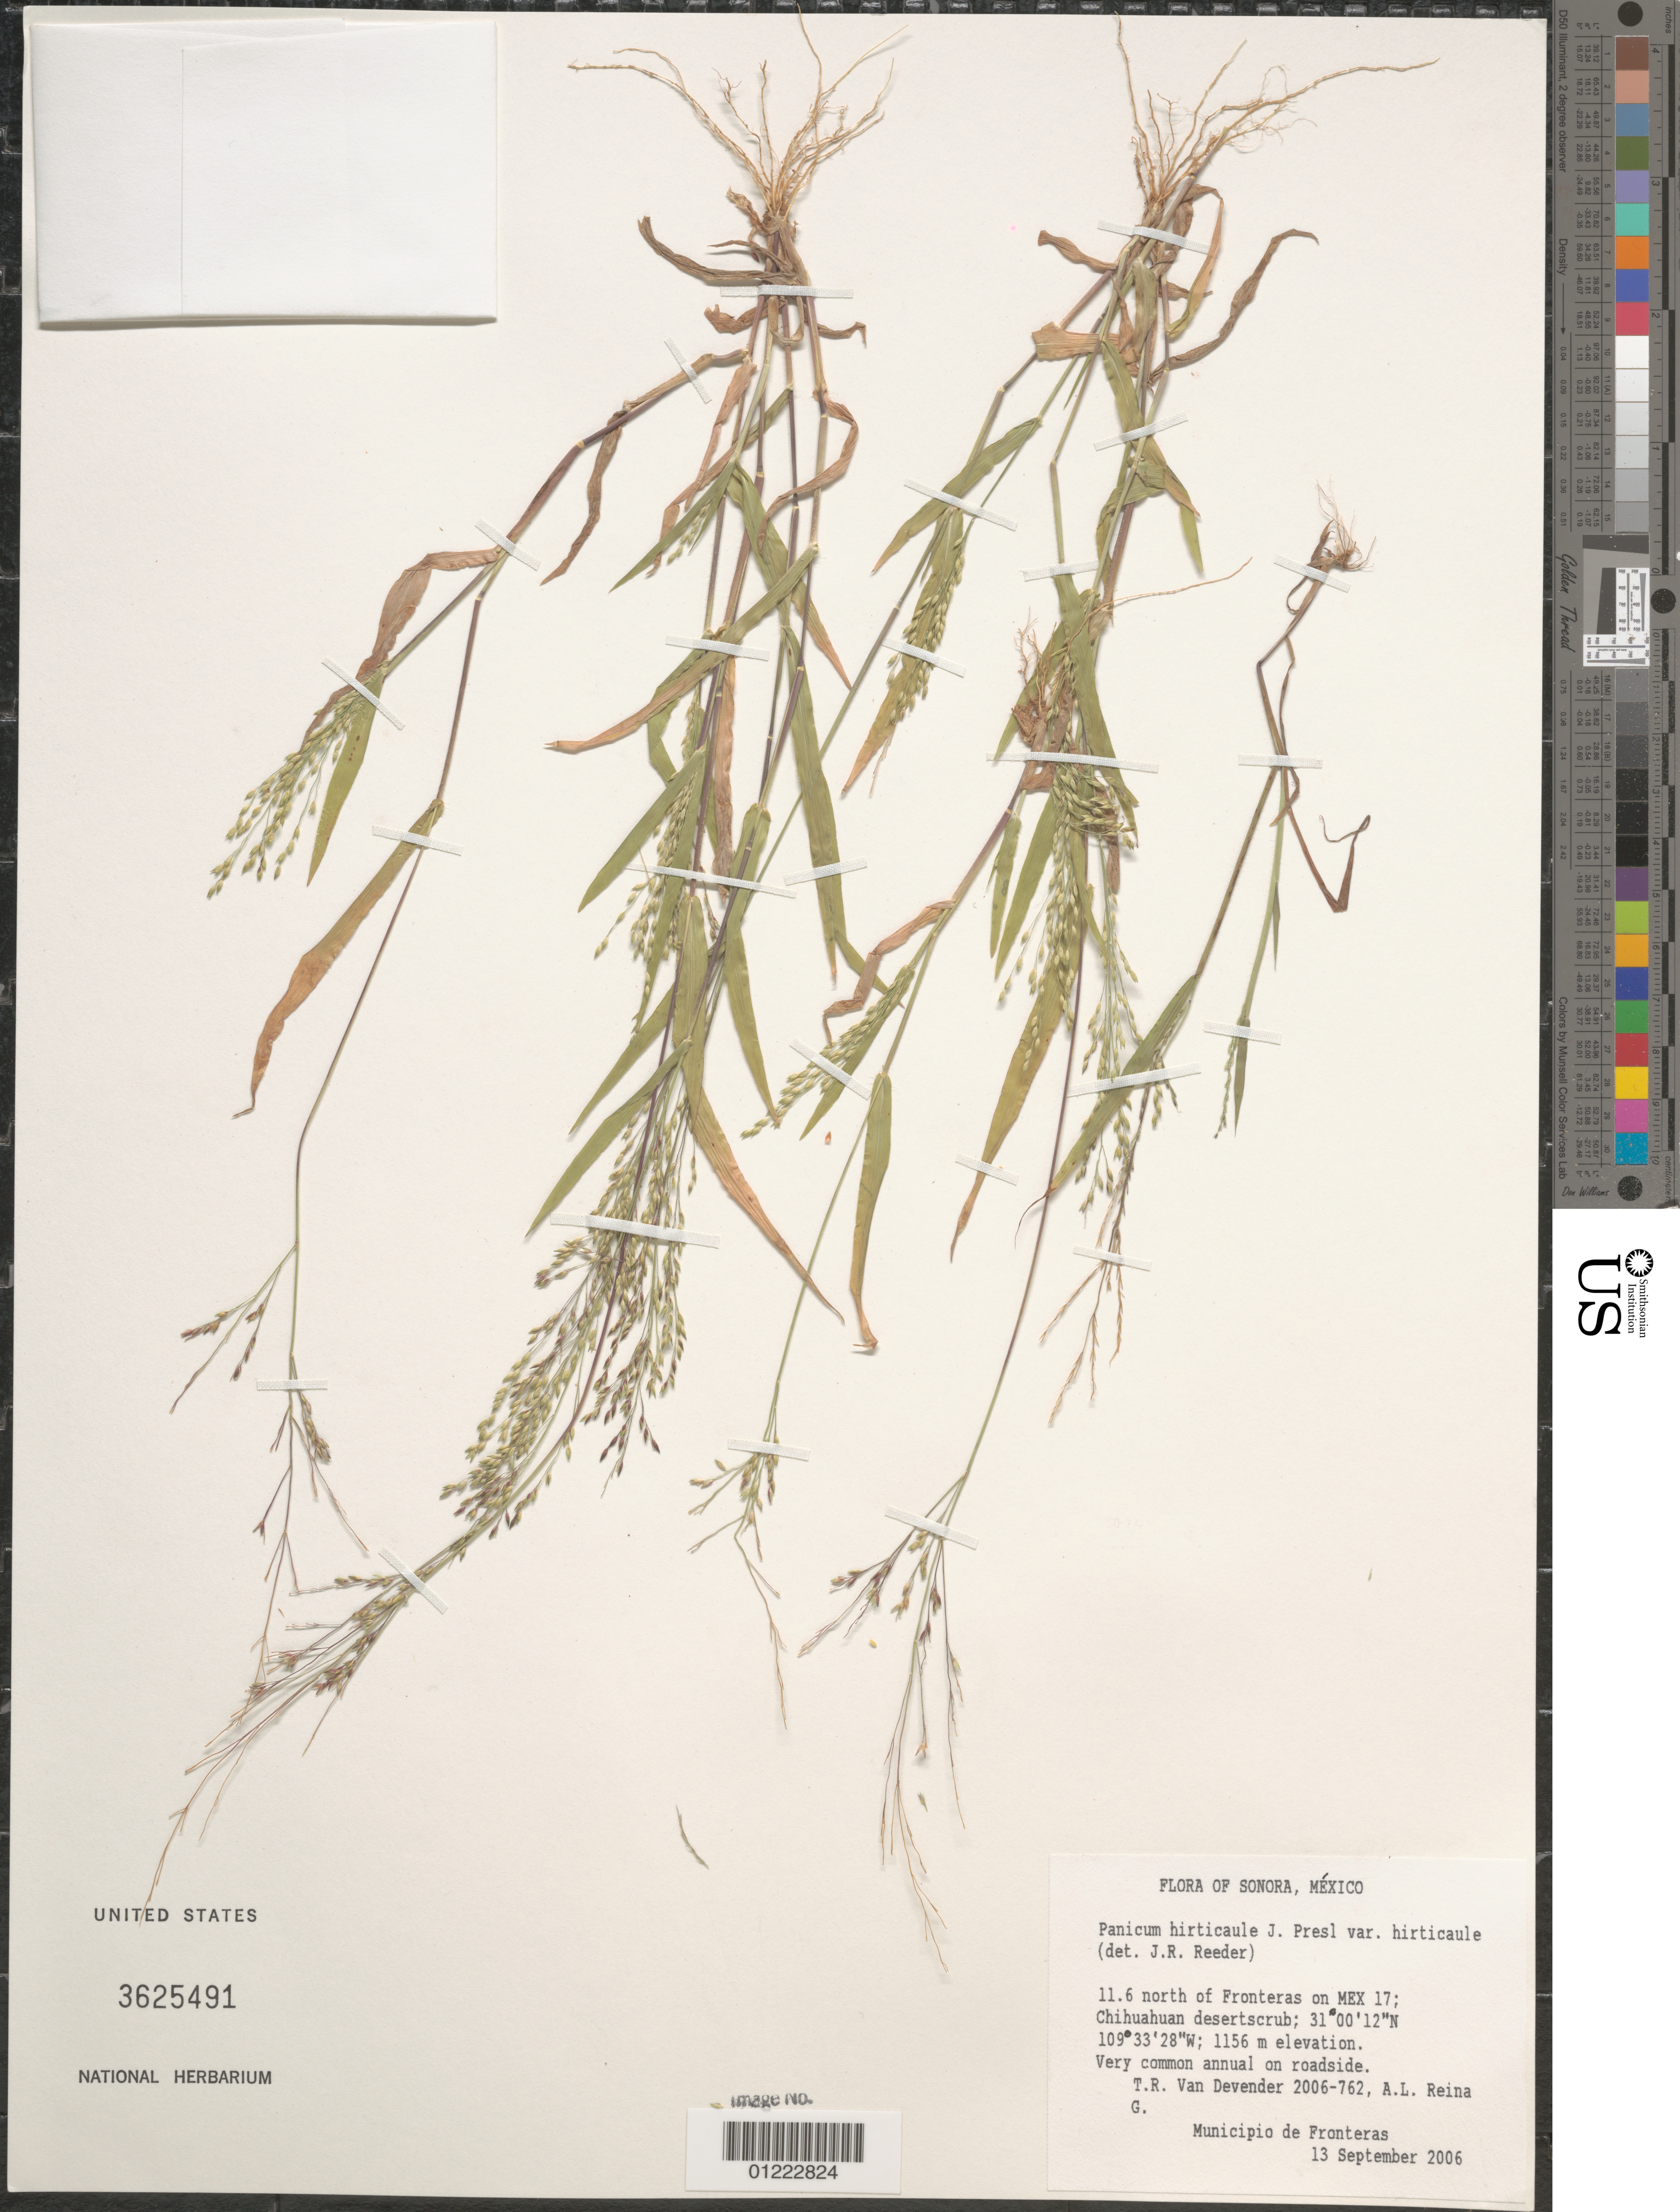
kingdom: Plantae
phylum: Tracheophyta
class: Liliopsida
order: Poales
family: Poaceae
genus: Panicum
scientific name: Panicum hirticaule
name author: J. Presl in C. Presl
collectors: T. R. Van Devender & A. L. Reina G.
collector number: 2006-762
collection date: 2006-09-13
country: Mexico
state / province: Sonora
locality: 11.6 north of Fronteras on MEX 17;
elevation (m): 1156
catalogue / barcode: US 3625491